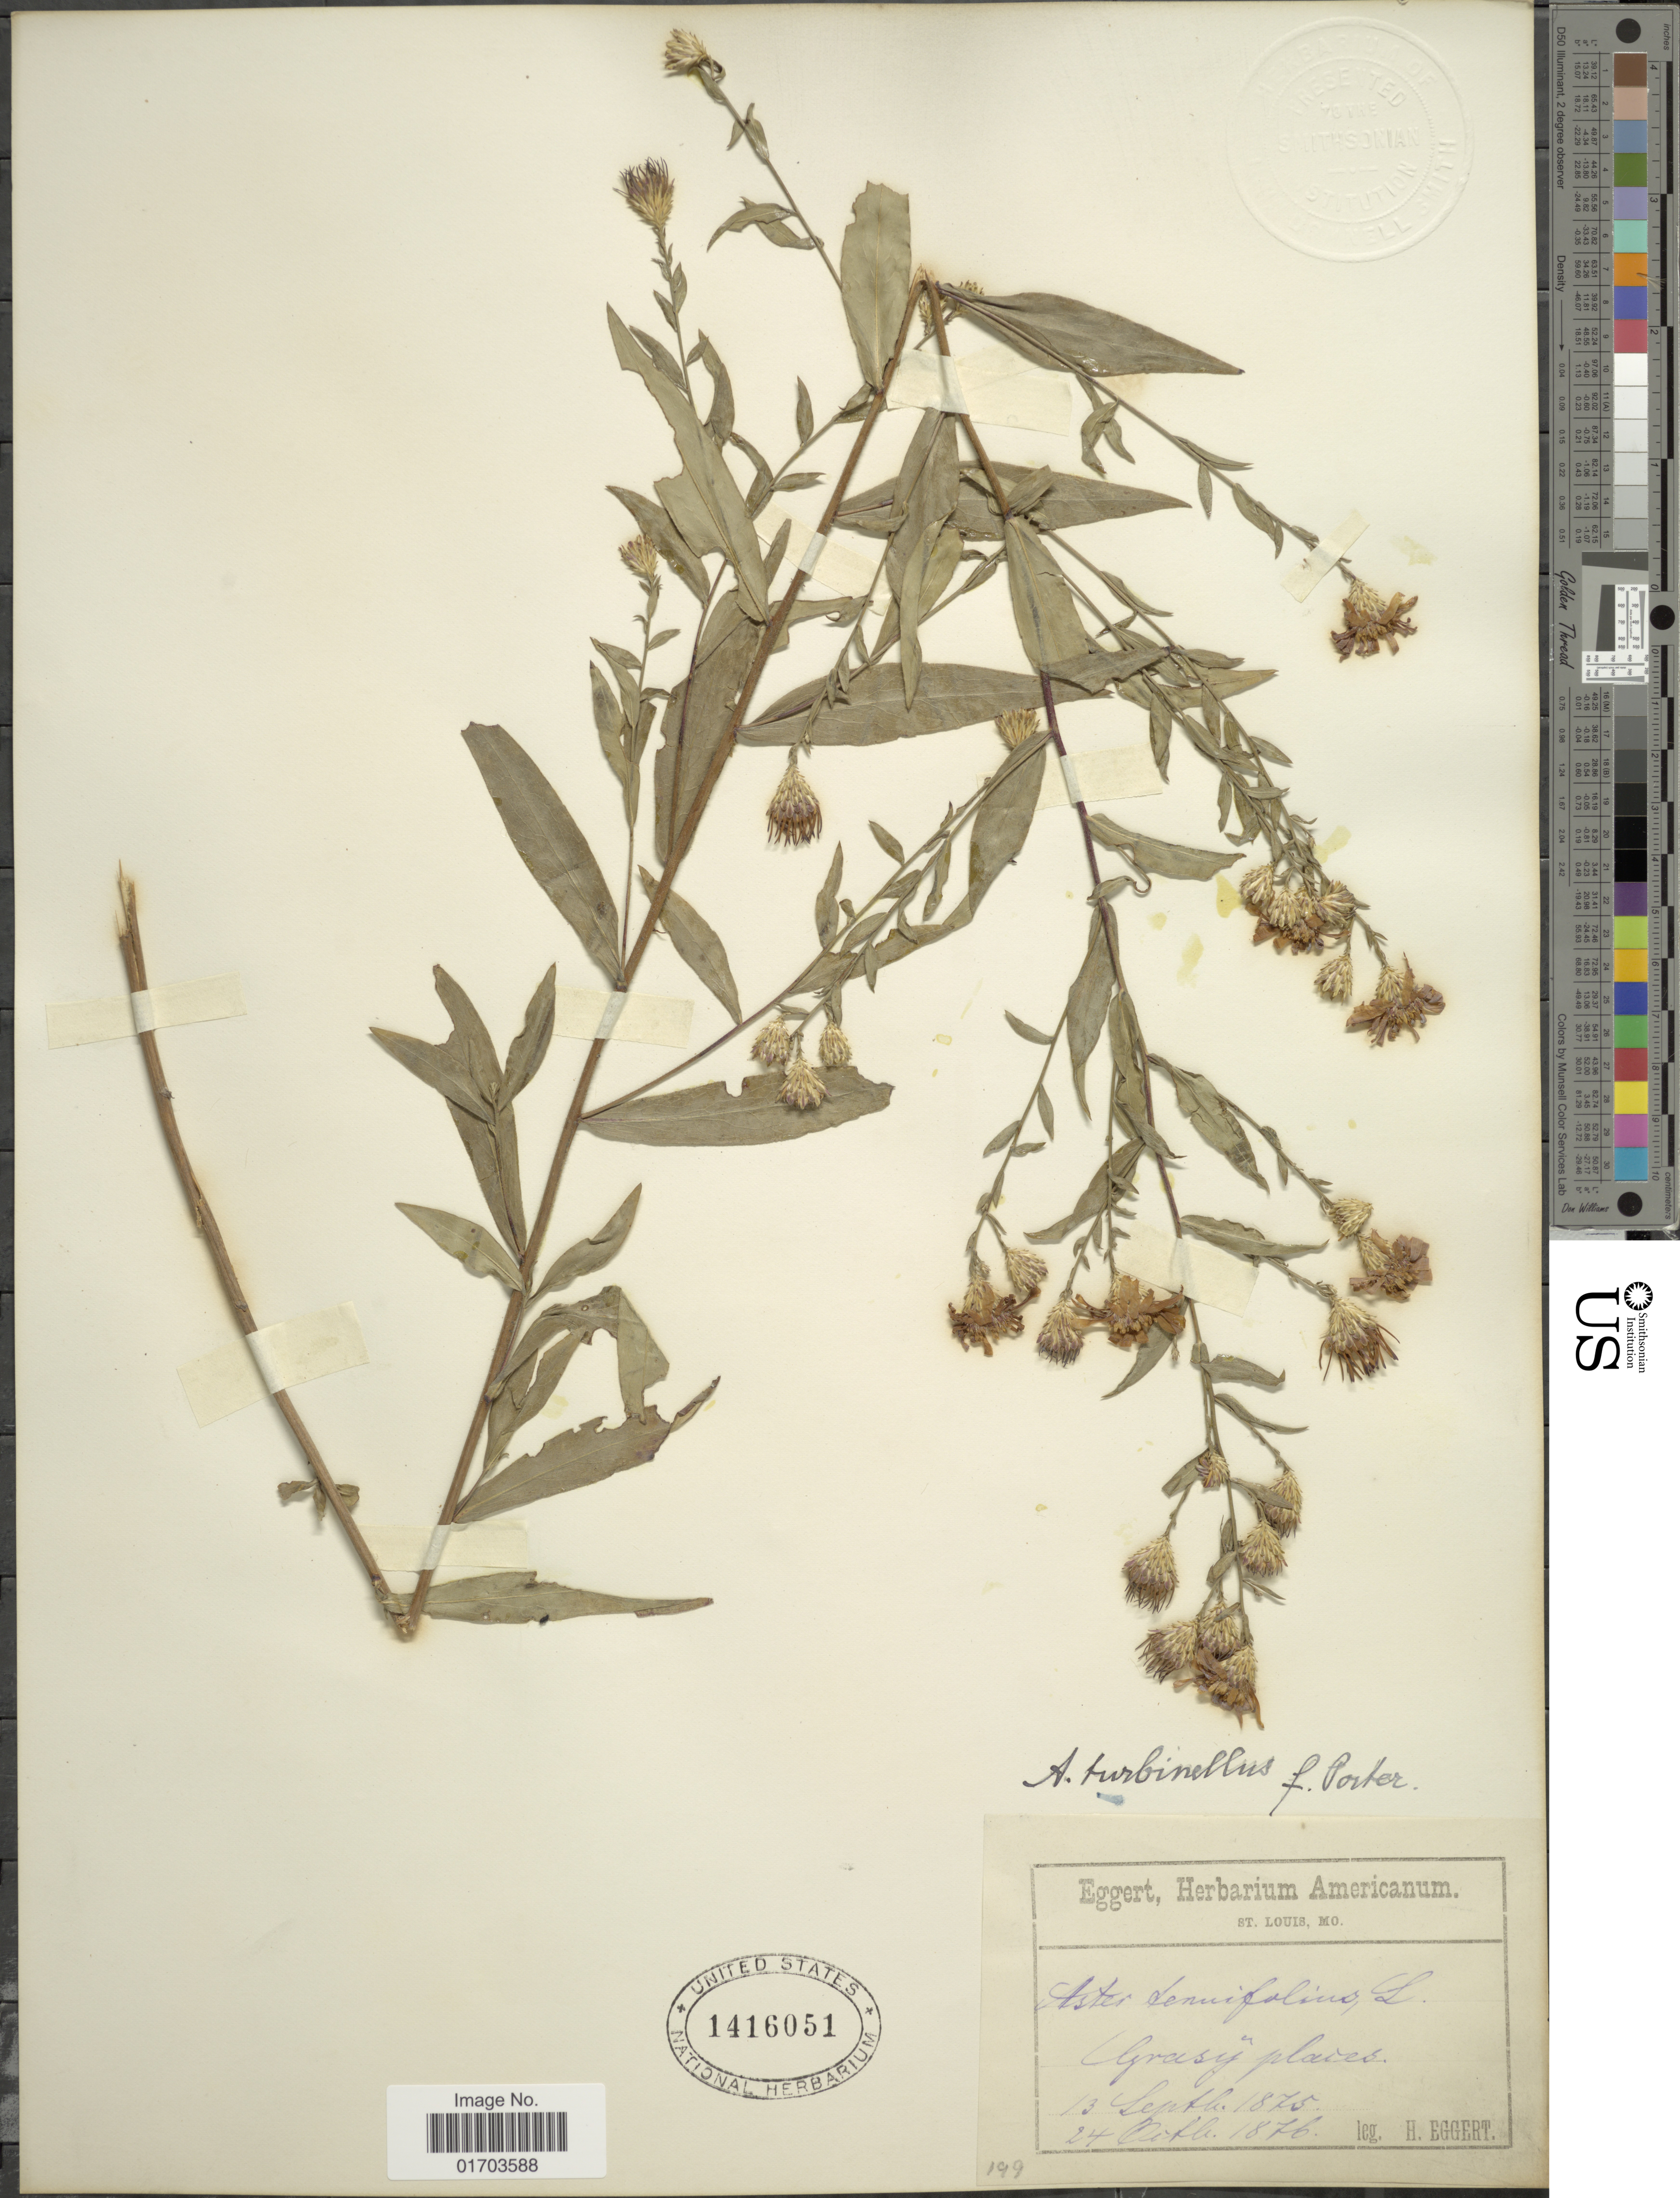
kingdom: Plantae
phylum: Tracheophyta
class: Magnoliopsida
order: Asterales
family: Asteraceae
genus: Symphyotrichum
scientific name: Symphyotrichum turbinellum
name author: (Lindl.) G.L. Nesom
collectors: H. Eggert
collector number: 199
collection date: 1875-09-13/1876-10-24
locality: Grassy places.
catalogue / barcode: US 1416051